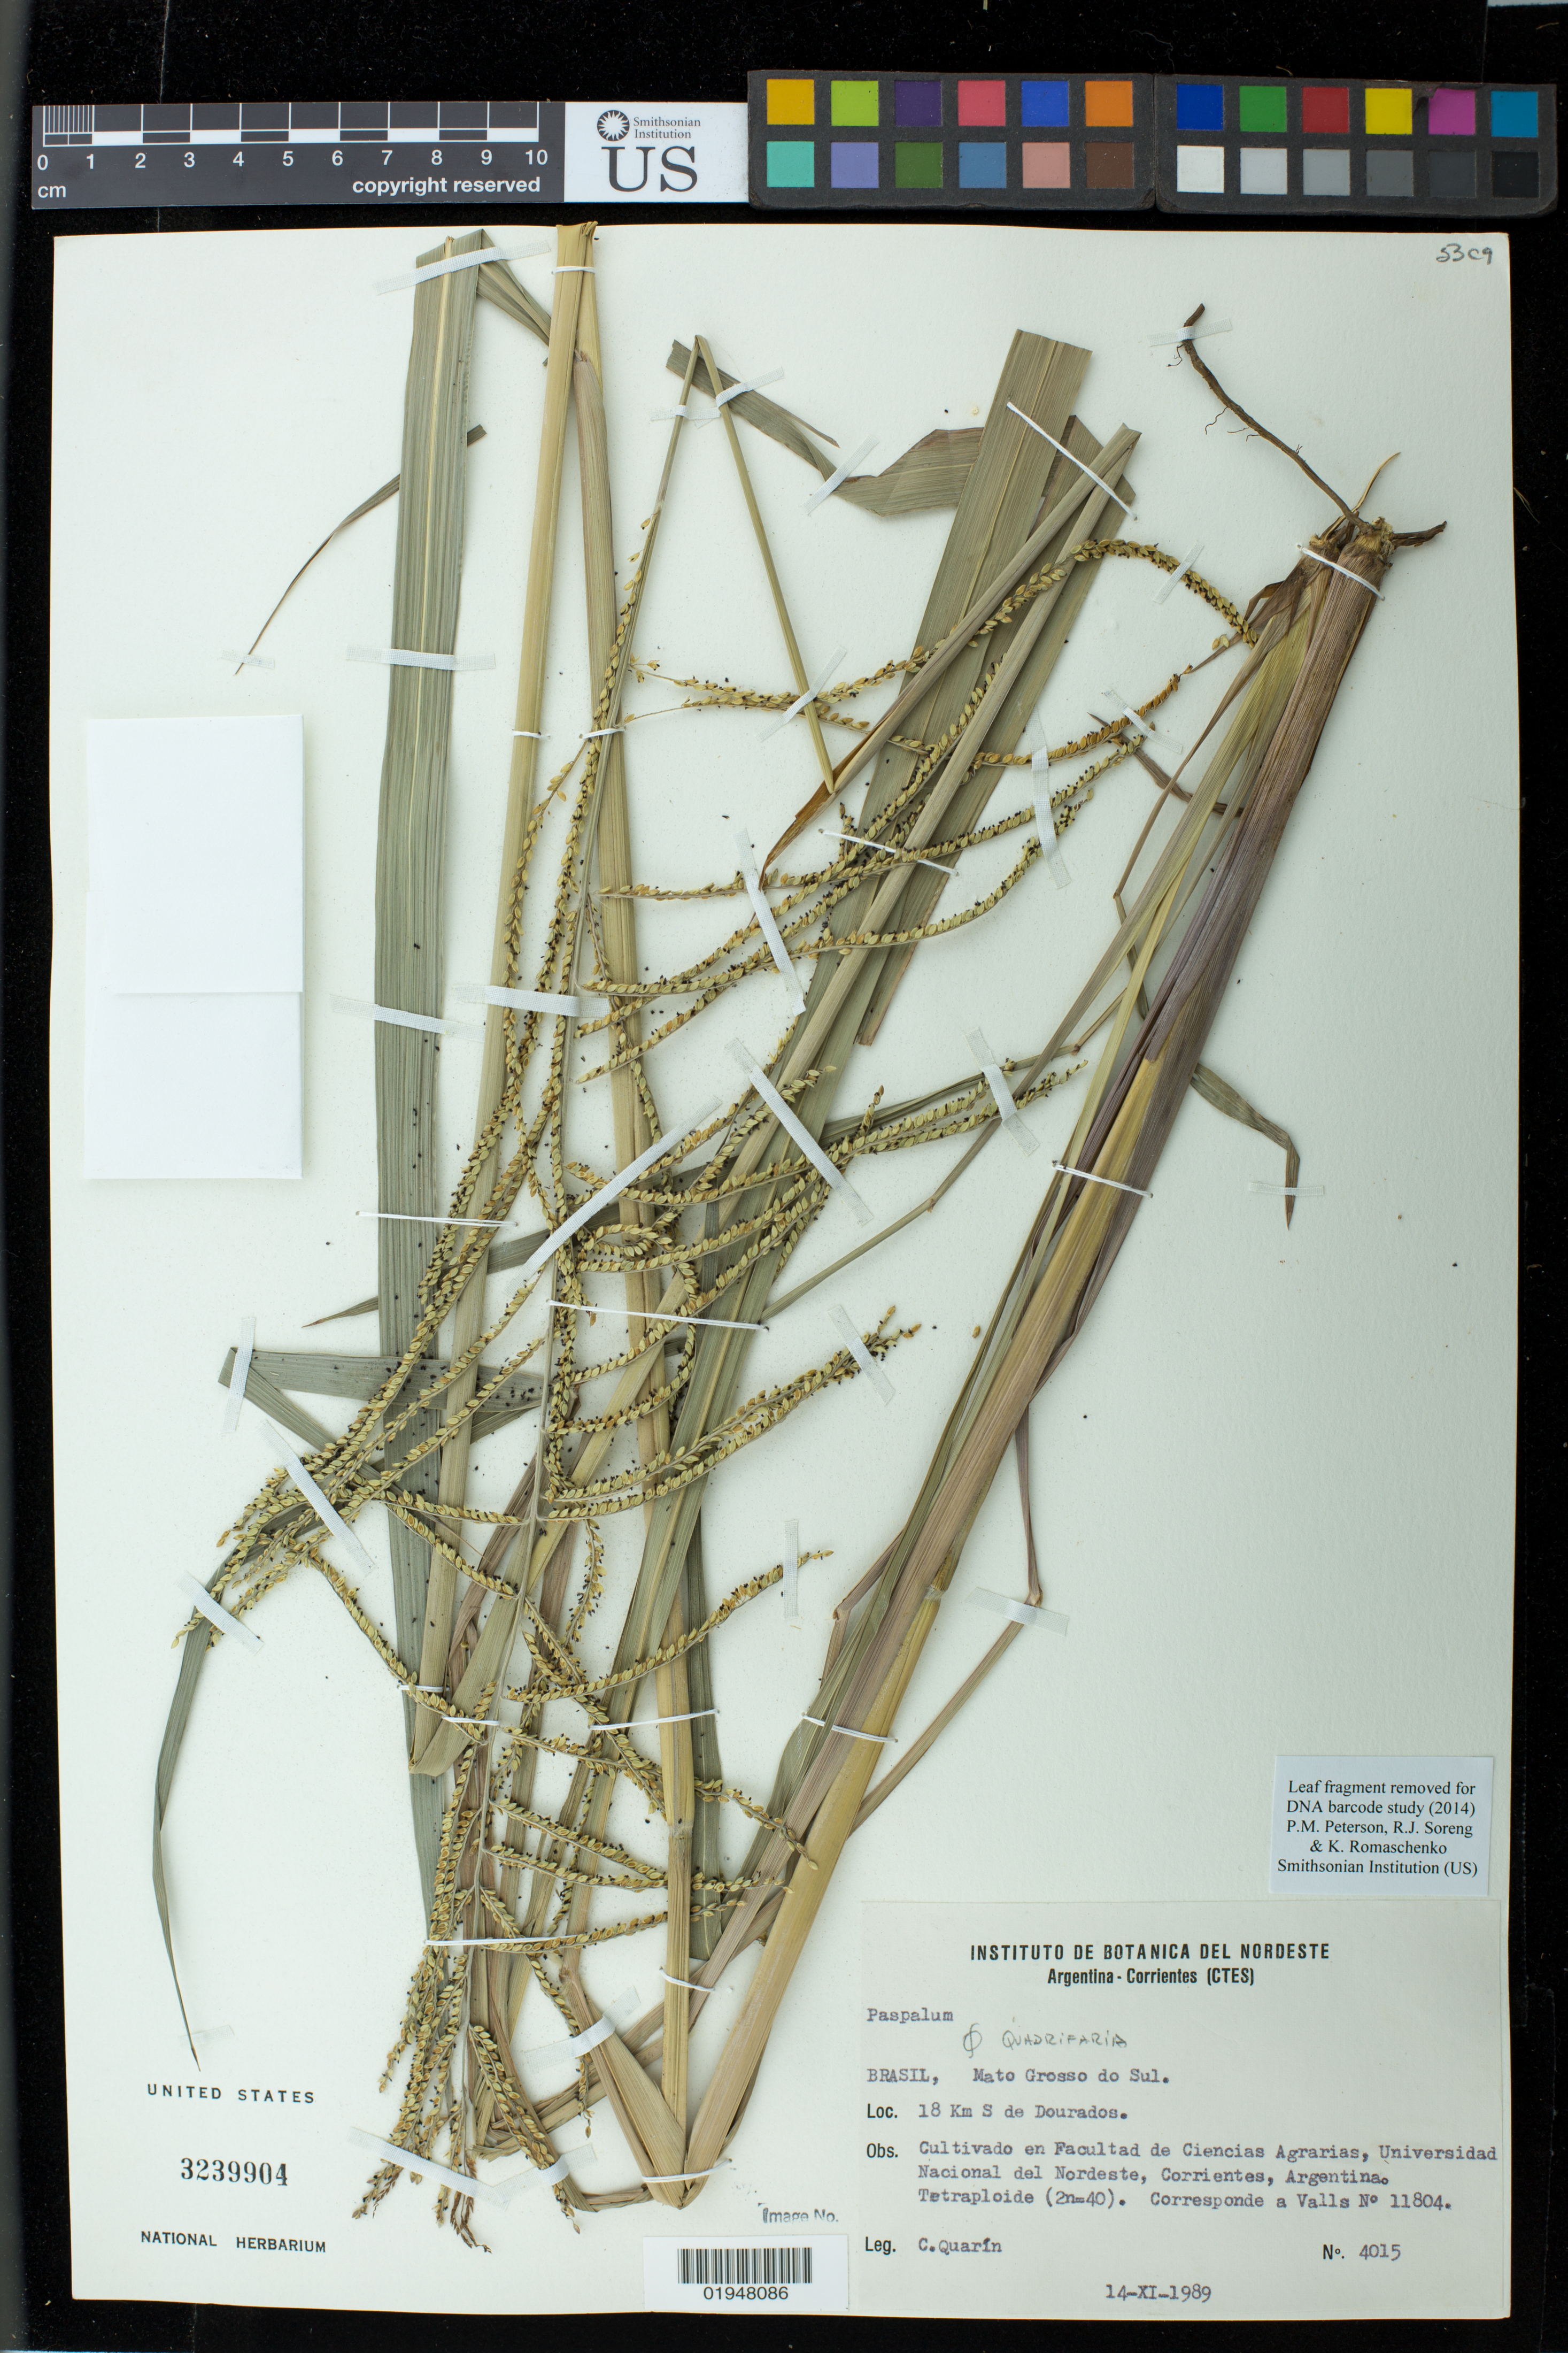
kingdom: Plantae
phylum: Tracheophyta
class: Liliopsida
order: Poales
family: Poaceae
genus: Paspalum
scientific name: Paspalum quadrifarium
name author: Lam.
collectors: C. Quarin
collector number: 4015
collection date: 1989-11-14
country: Argentina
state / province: Corrientes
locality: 18 Km S de Dourados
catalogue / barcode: US 3239904